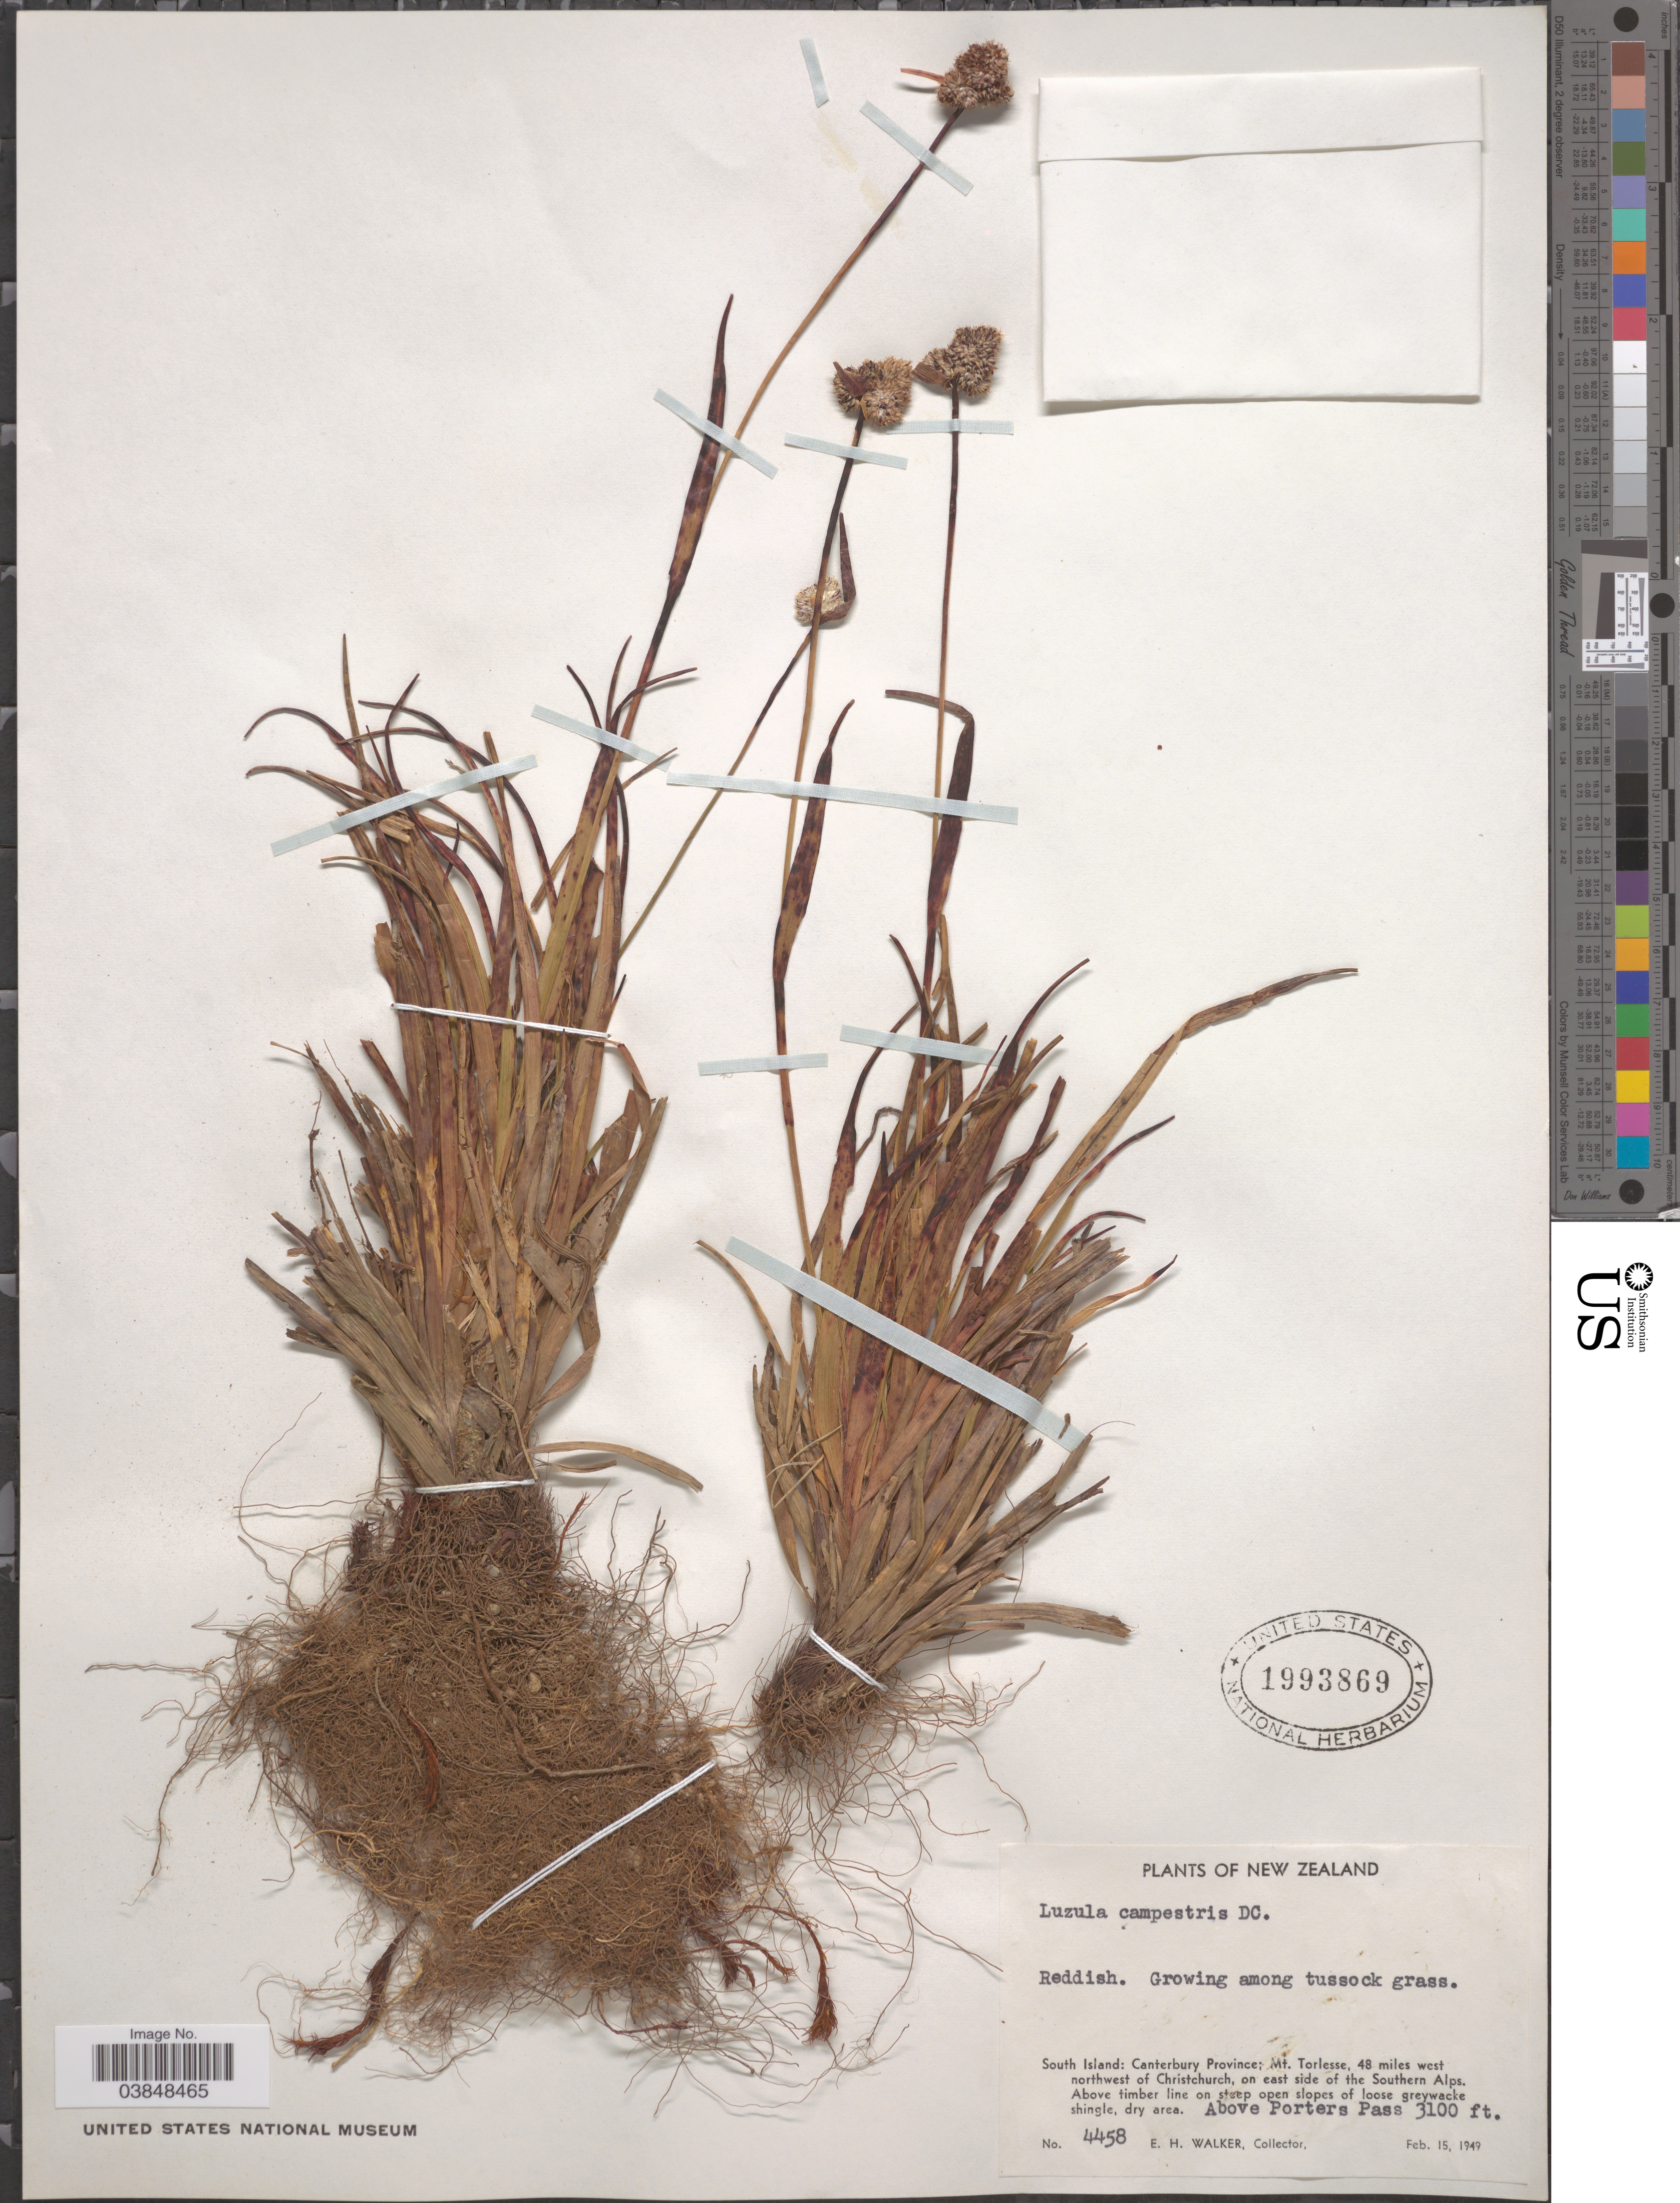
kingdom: Plantae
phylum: Tracheophyta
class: Liliopsida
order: Poales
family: Juncaceae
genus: Luzula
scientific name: Luzula campestris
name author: (L.) DC.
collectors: E. H. Walker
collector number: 4458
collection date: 1949-02-15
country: New Zealand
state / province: Canterbury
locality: South Island. Mt. Torlesse, 48 miles west northwest of Christchurch, on east side of the Southern Alps. Above timber line on steep open slopes of loose greywacke shingle, dry area. Above Porters Pass.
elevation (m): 945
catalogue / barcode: US 1993869